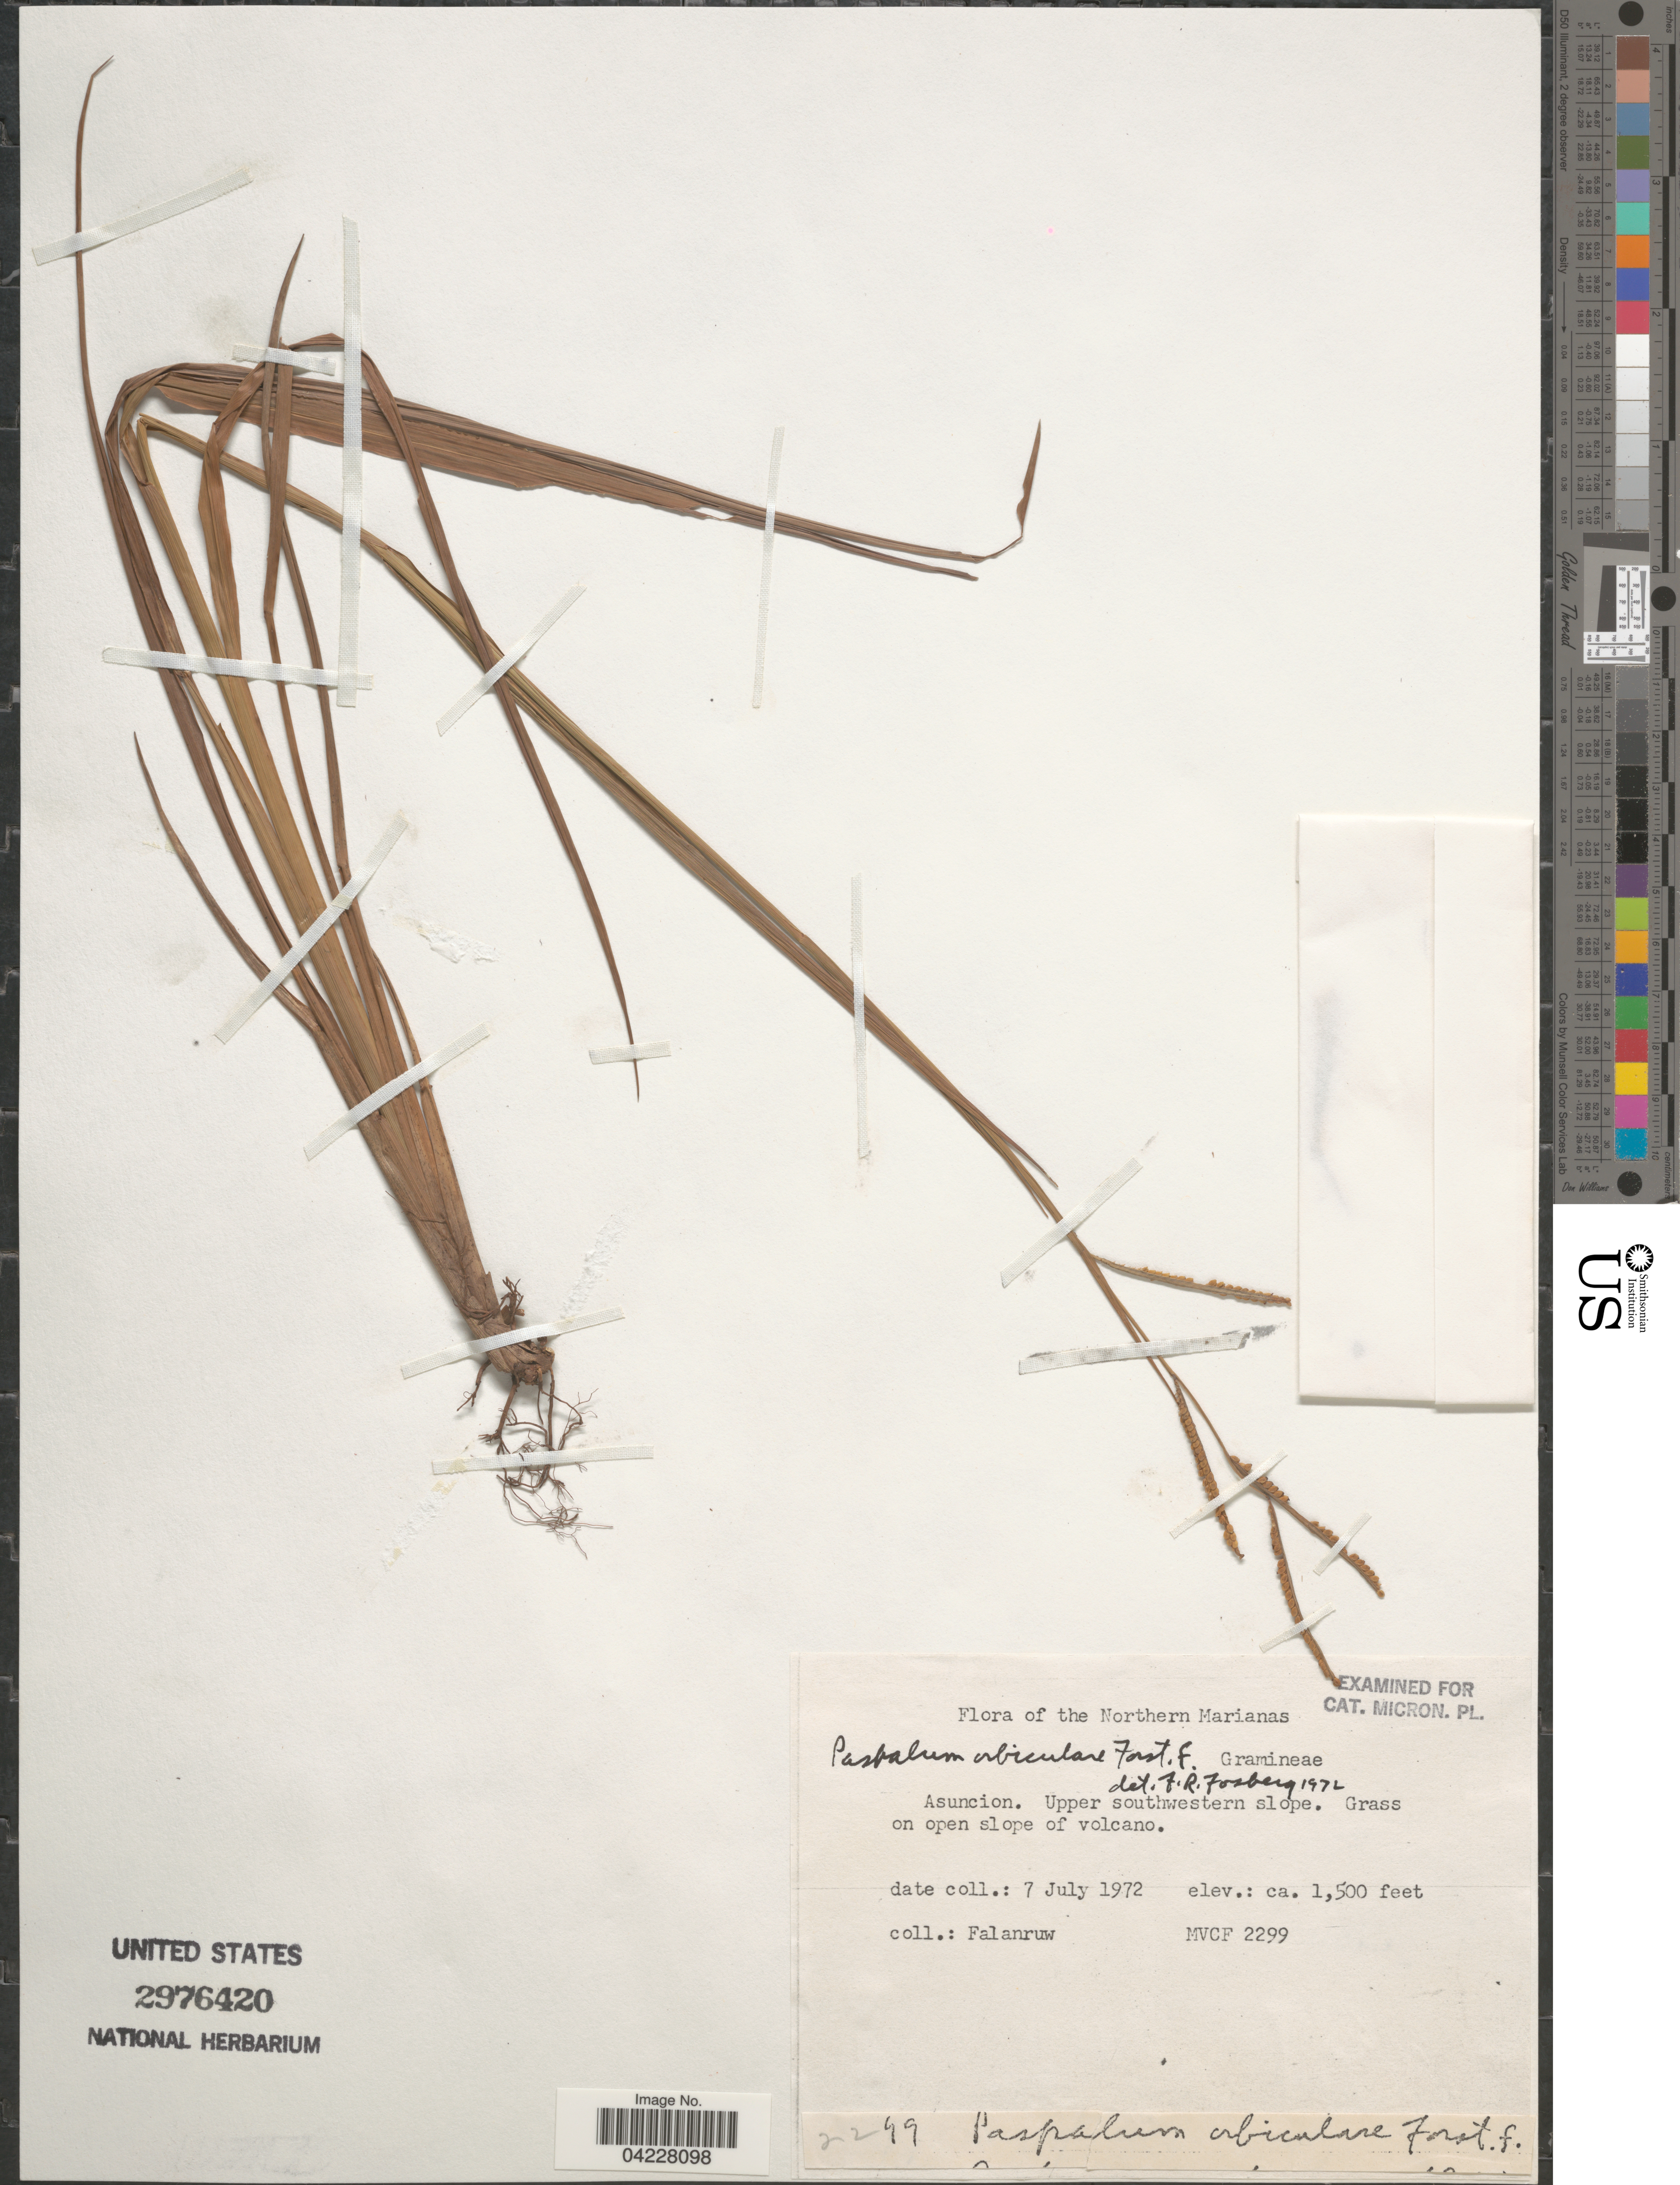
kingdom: Plantae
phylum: Tracheophyta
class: Liliopsida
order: Poales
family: Poaceae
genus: Paspalum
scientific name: Paspalum orbiculare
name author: G. Forst.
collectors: Falanruw, --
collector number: MVCF2299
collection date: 1972-07-07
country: Northern Mariana Islands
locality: The Northern Marianas. Asuncion. Upper southwestern slope.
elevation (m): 457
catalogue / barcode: US 2976420